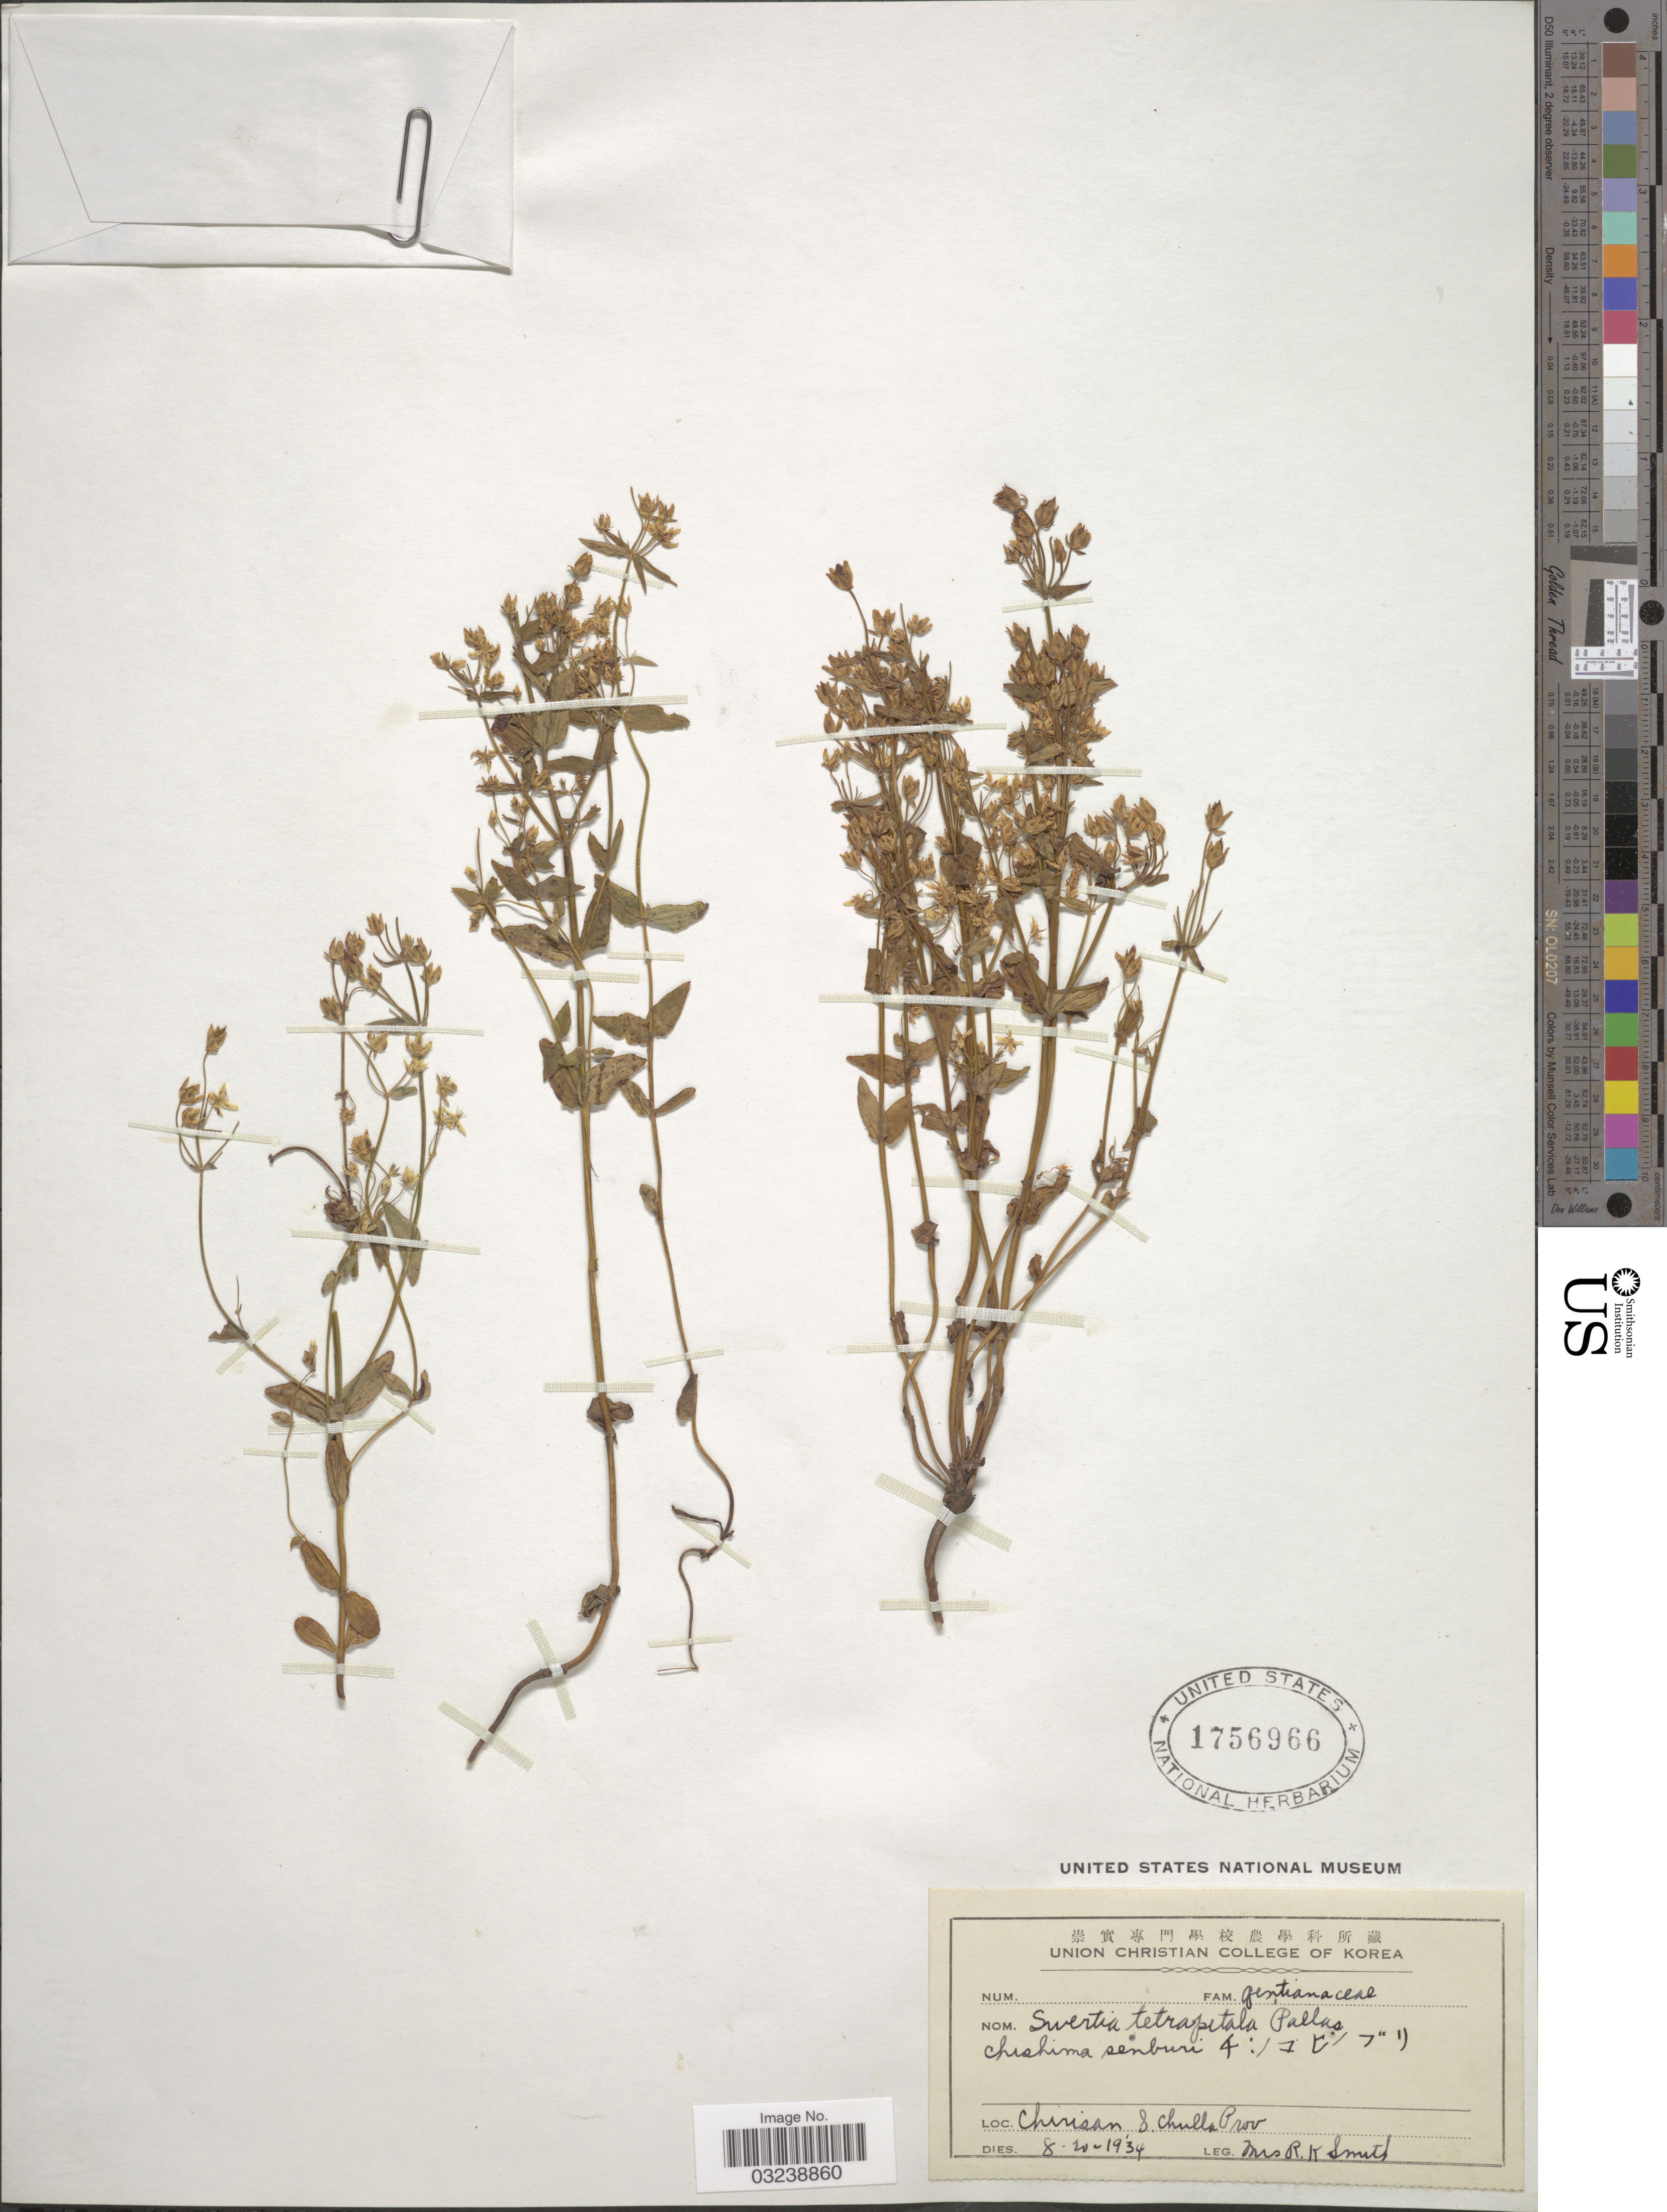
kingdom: Plantae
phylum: Tracheophyta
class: Magnoliopsida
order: Gentianales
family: Gentianaceae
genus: Swertia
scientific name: Swertia tetrapetala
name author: Pall.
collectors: R. Smith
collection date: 1934-08-20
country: South Korea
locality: Chirisan, S. Chulla Prov.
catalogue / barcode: US 1756966